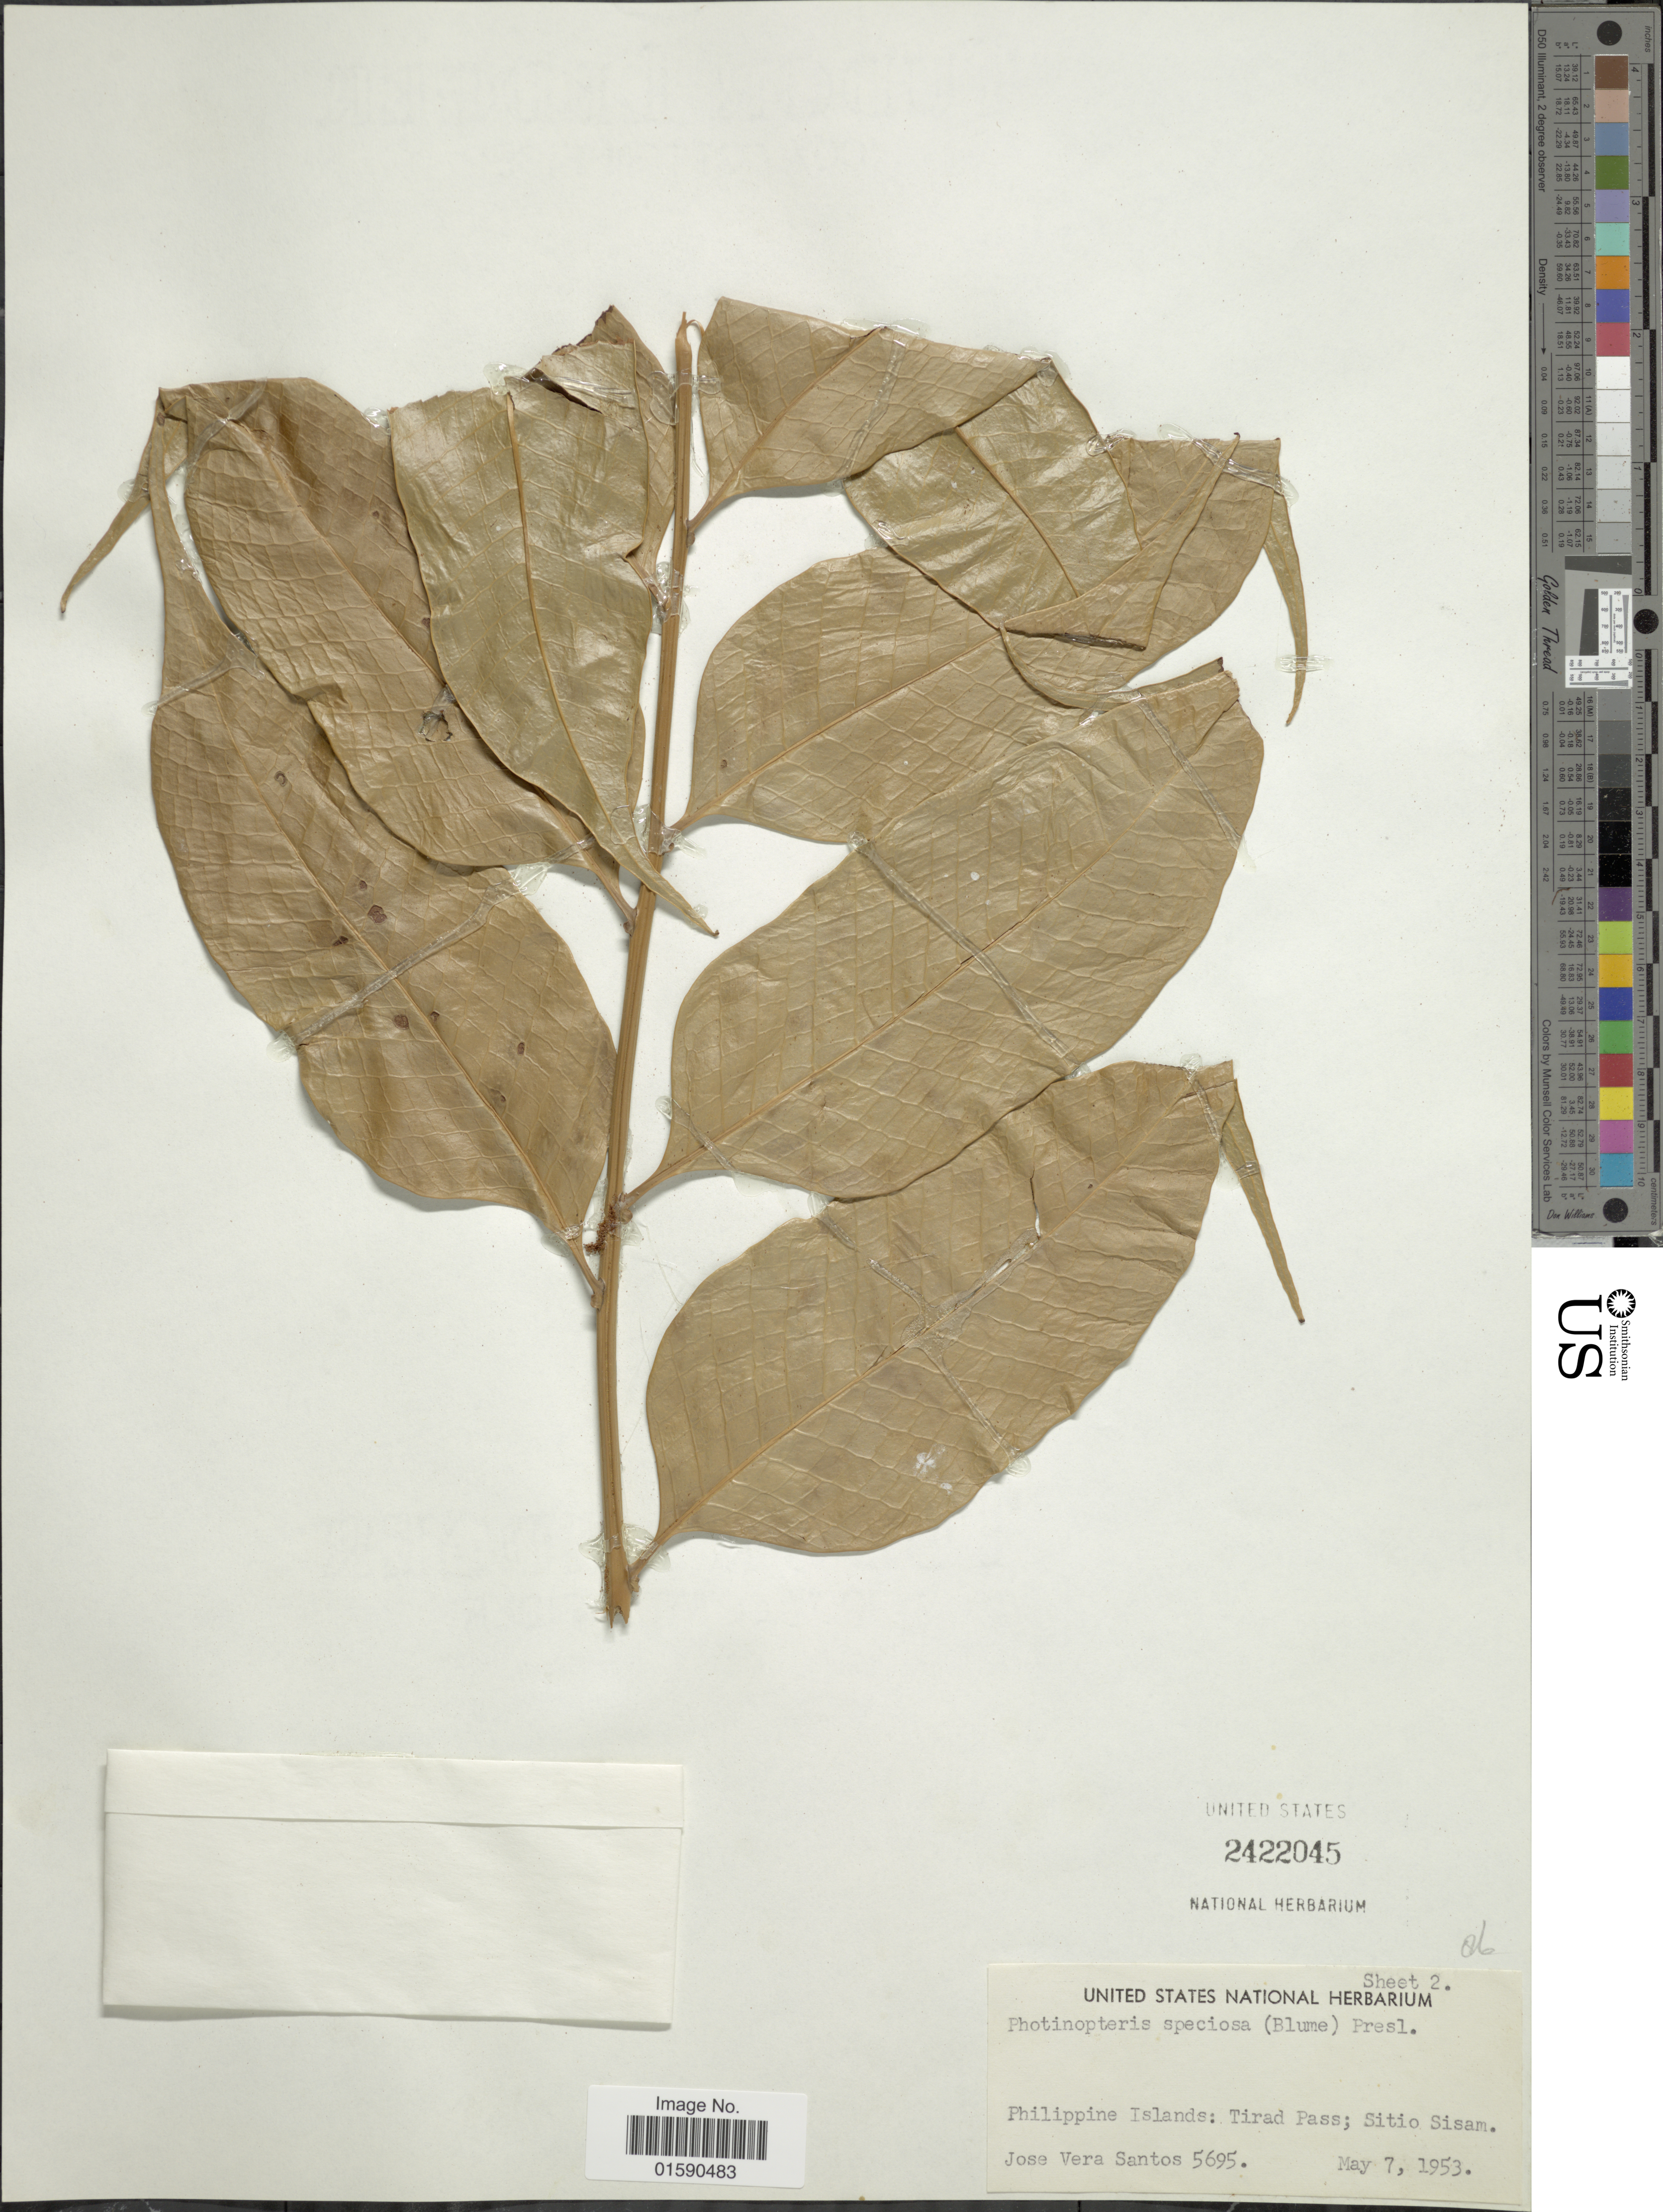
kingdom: Plantae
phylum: Tracheophyta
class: Polypodiopsida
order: Polypodiales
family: Polypodiaceae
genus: Aglaomorpha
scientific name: Aglaomorpha speciosa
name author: (Blume) M.C. Roos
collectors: J. V. Santos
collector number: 5695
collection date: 1953-05-07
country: Philippines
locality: Philippine Islands: Tirad pass, Sitio Suisam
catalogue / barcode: US 2422045